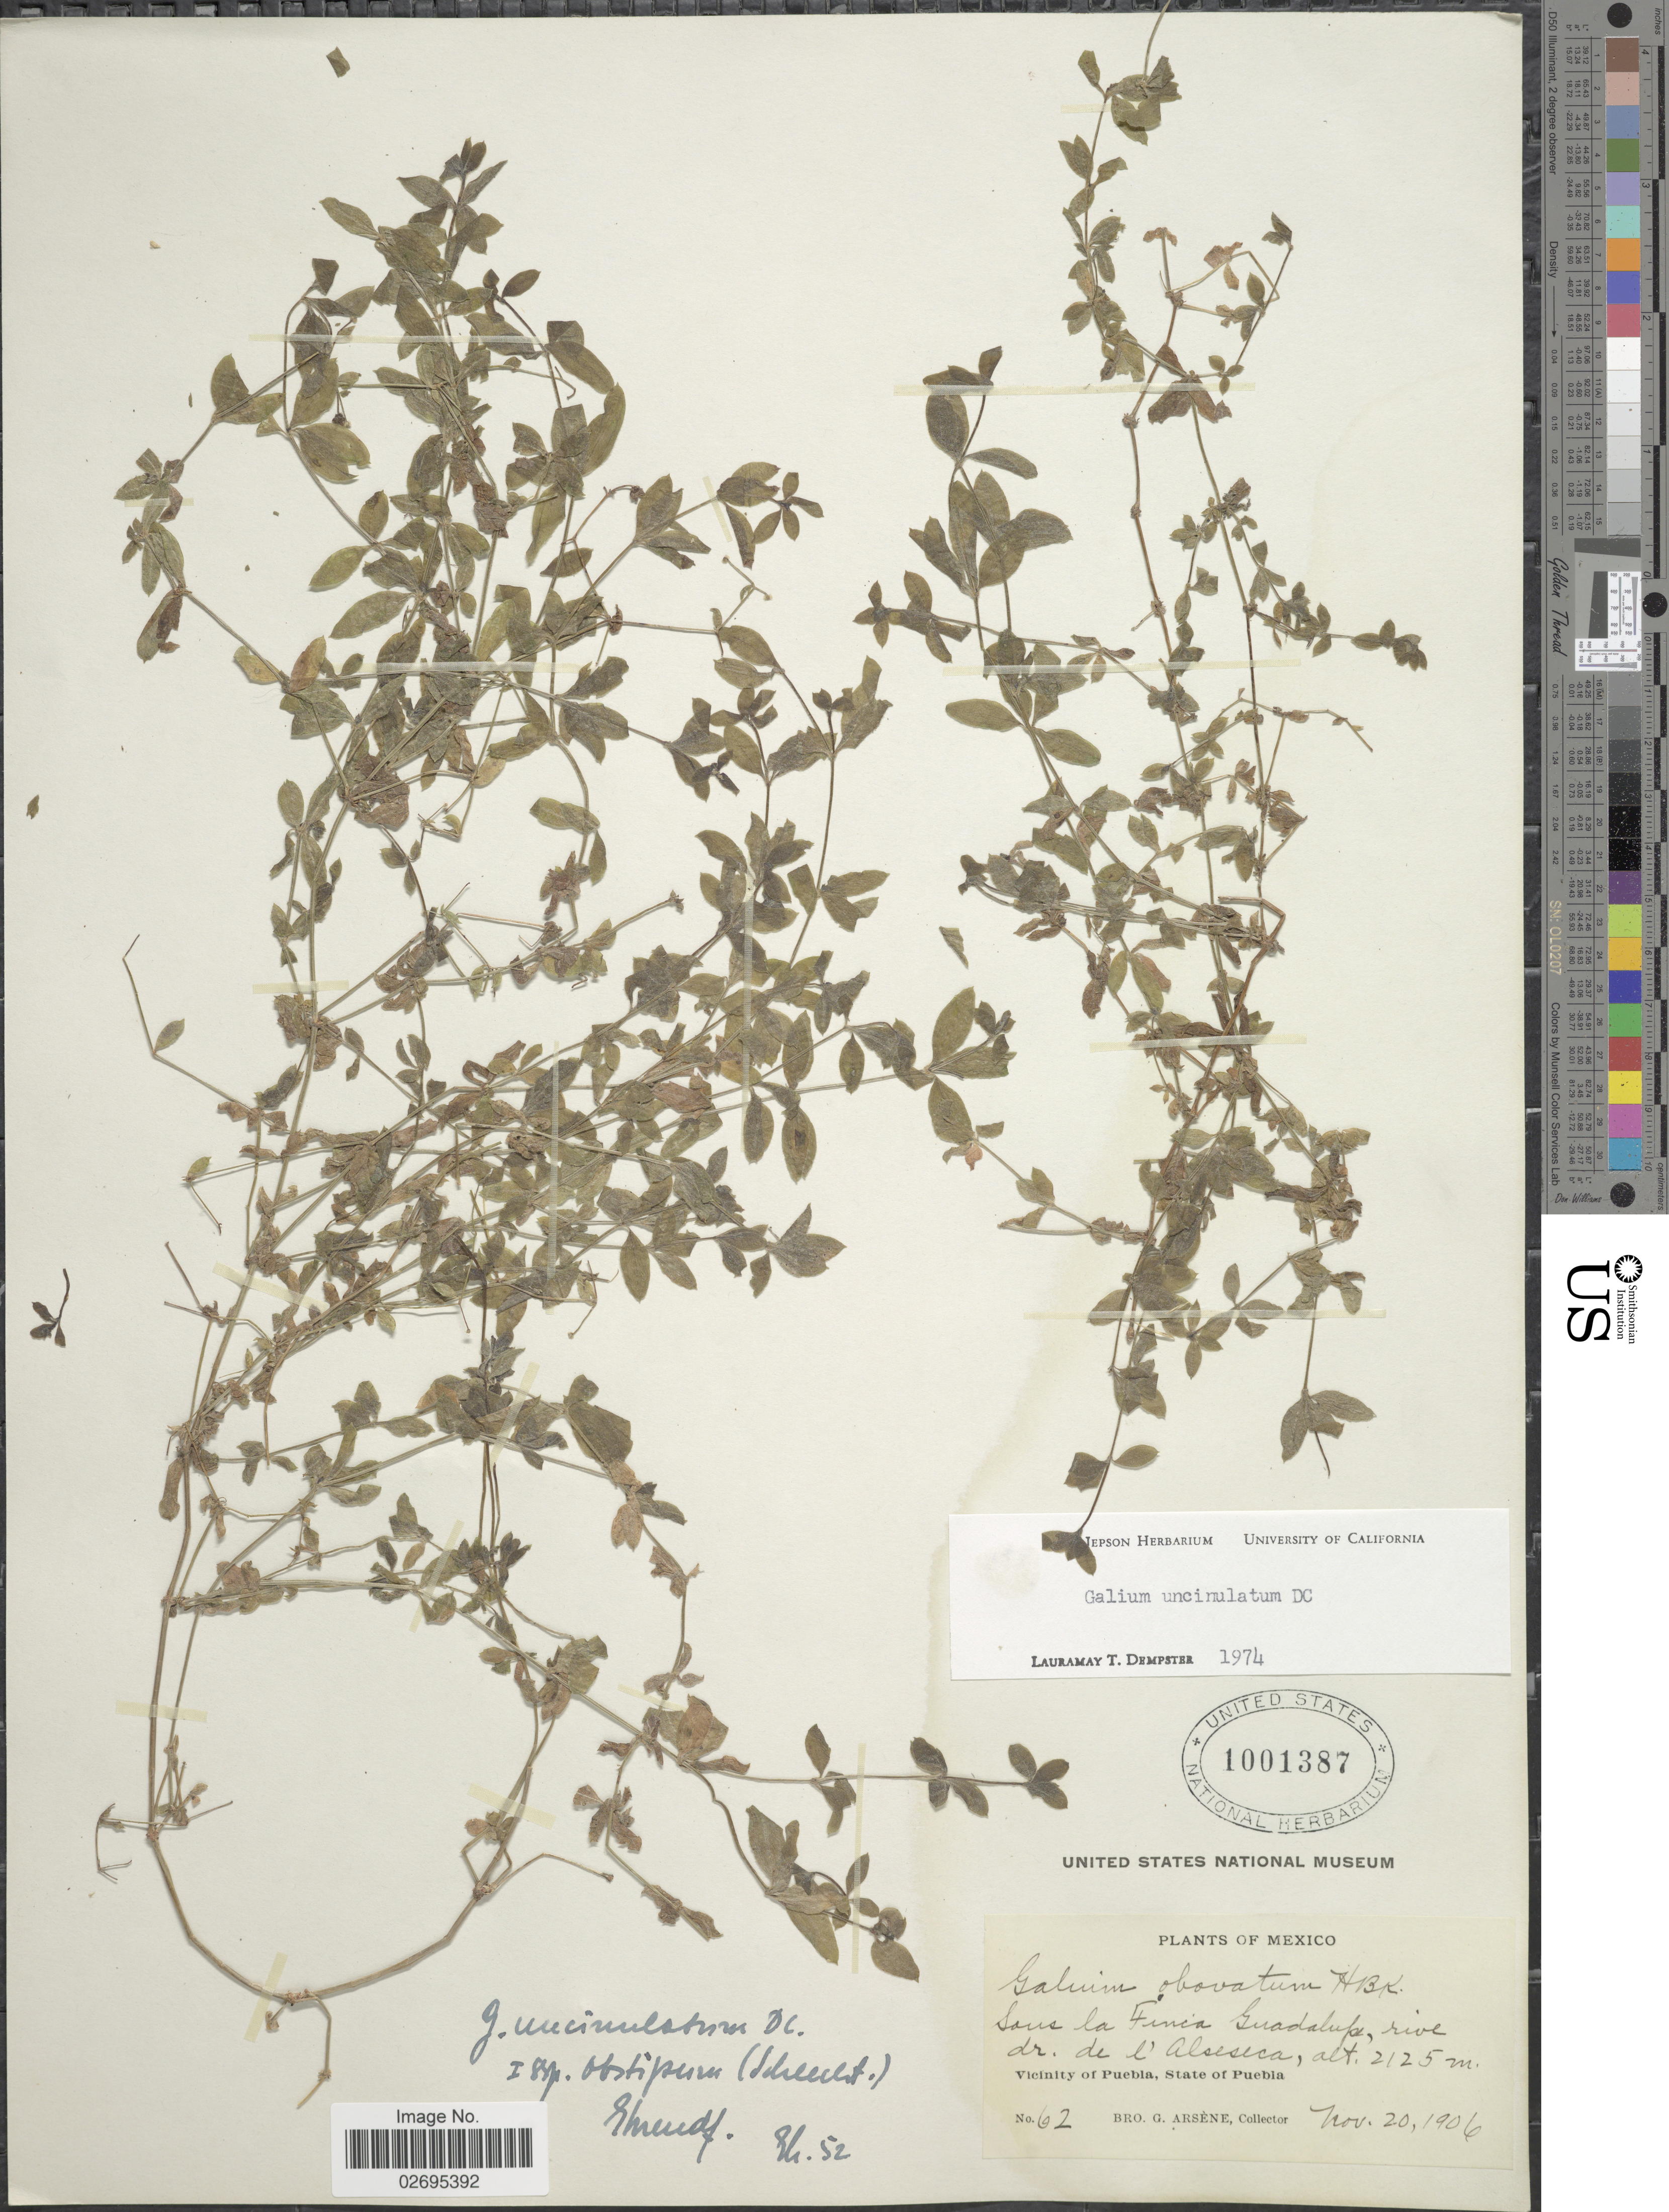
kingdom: Plantae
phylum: Tracheophyta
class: Magnoliopsida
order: Gentianales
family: Rubiaceae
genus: Galium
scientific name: Galium uncinulatum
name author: DC.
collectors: Bro. G. Arsène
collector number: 62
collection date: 1906-11-20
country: Mexico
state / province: Puebla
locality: Sous la Finca Guadalupe, rive dr e l'Alseseca, Vicinity of Puebla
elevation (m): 2125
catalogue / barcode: US 1001387